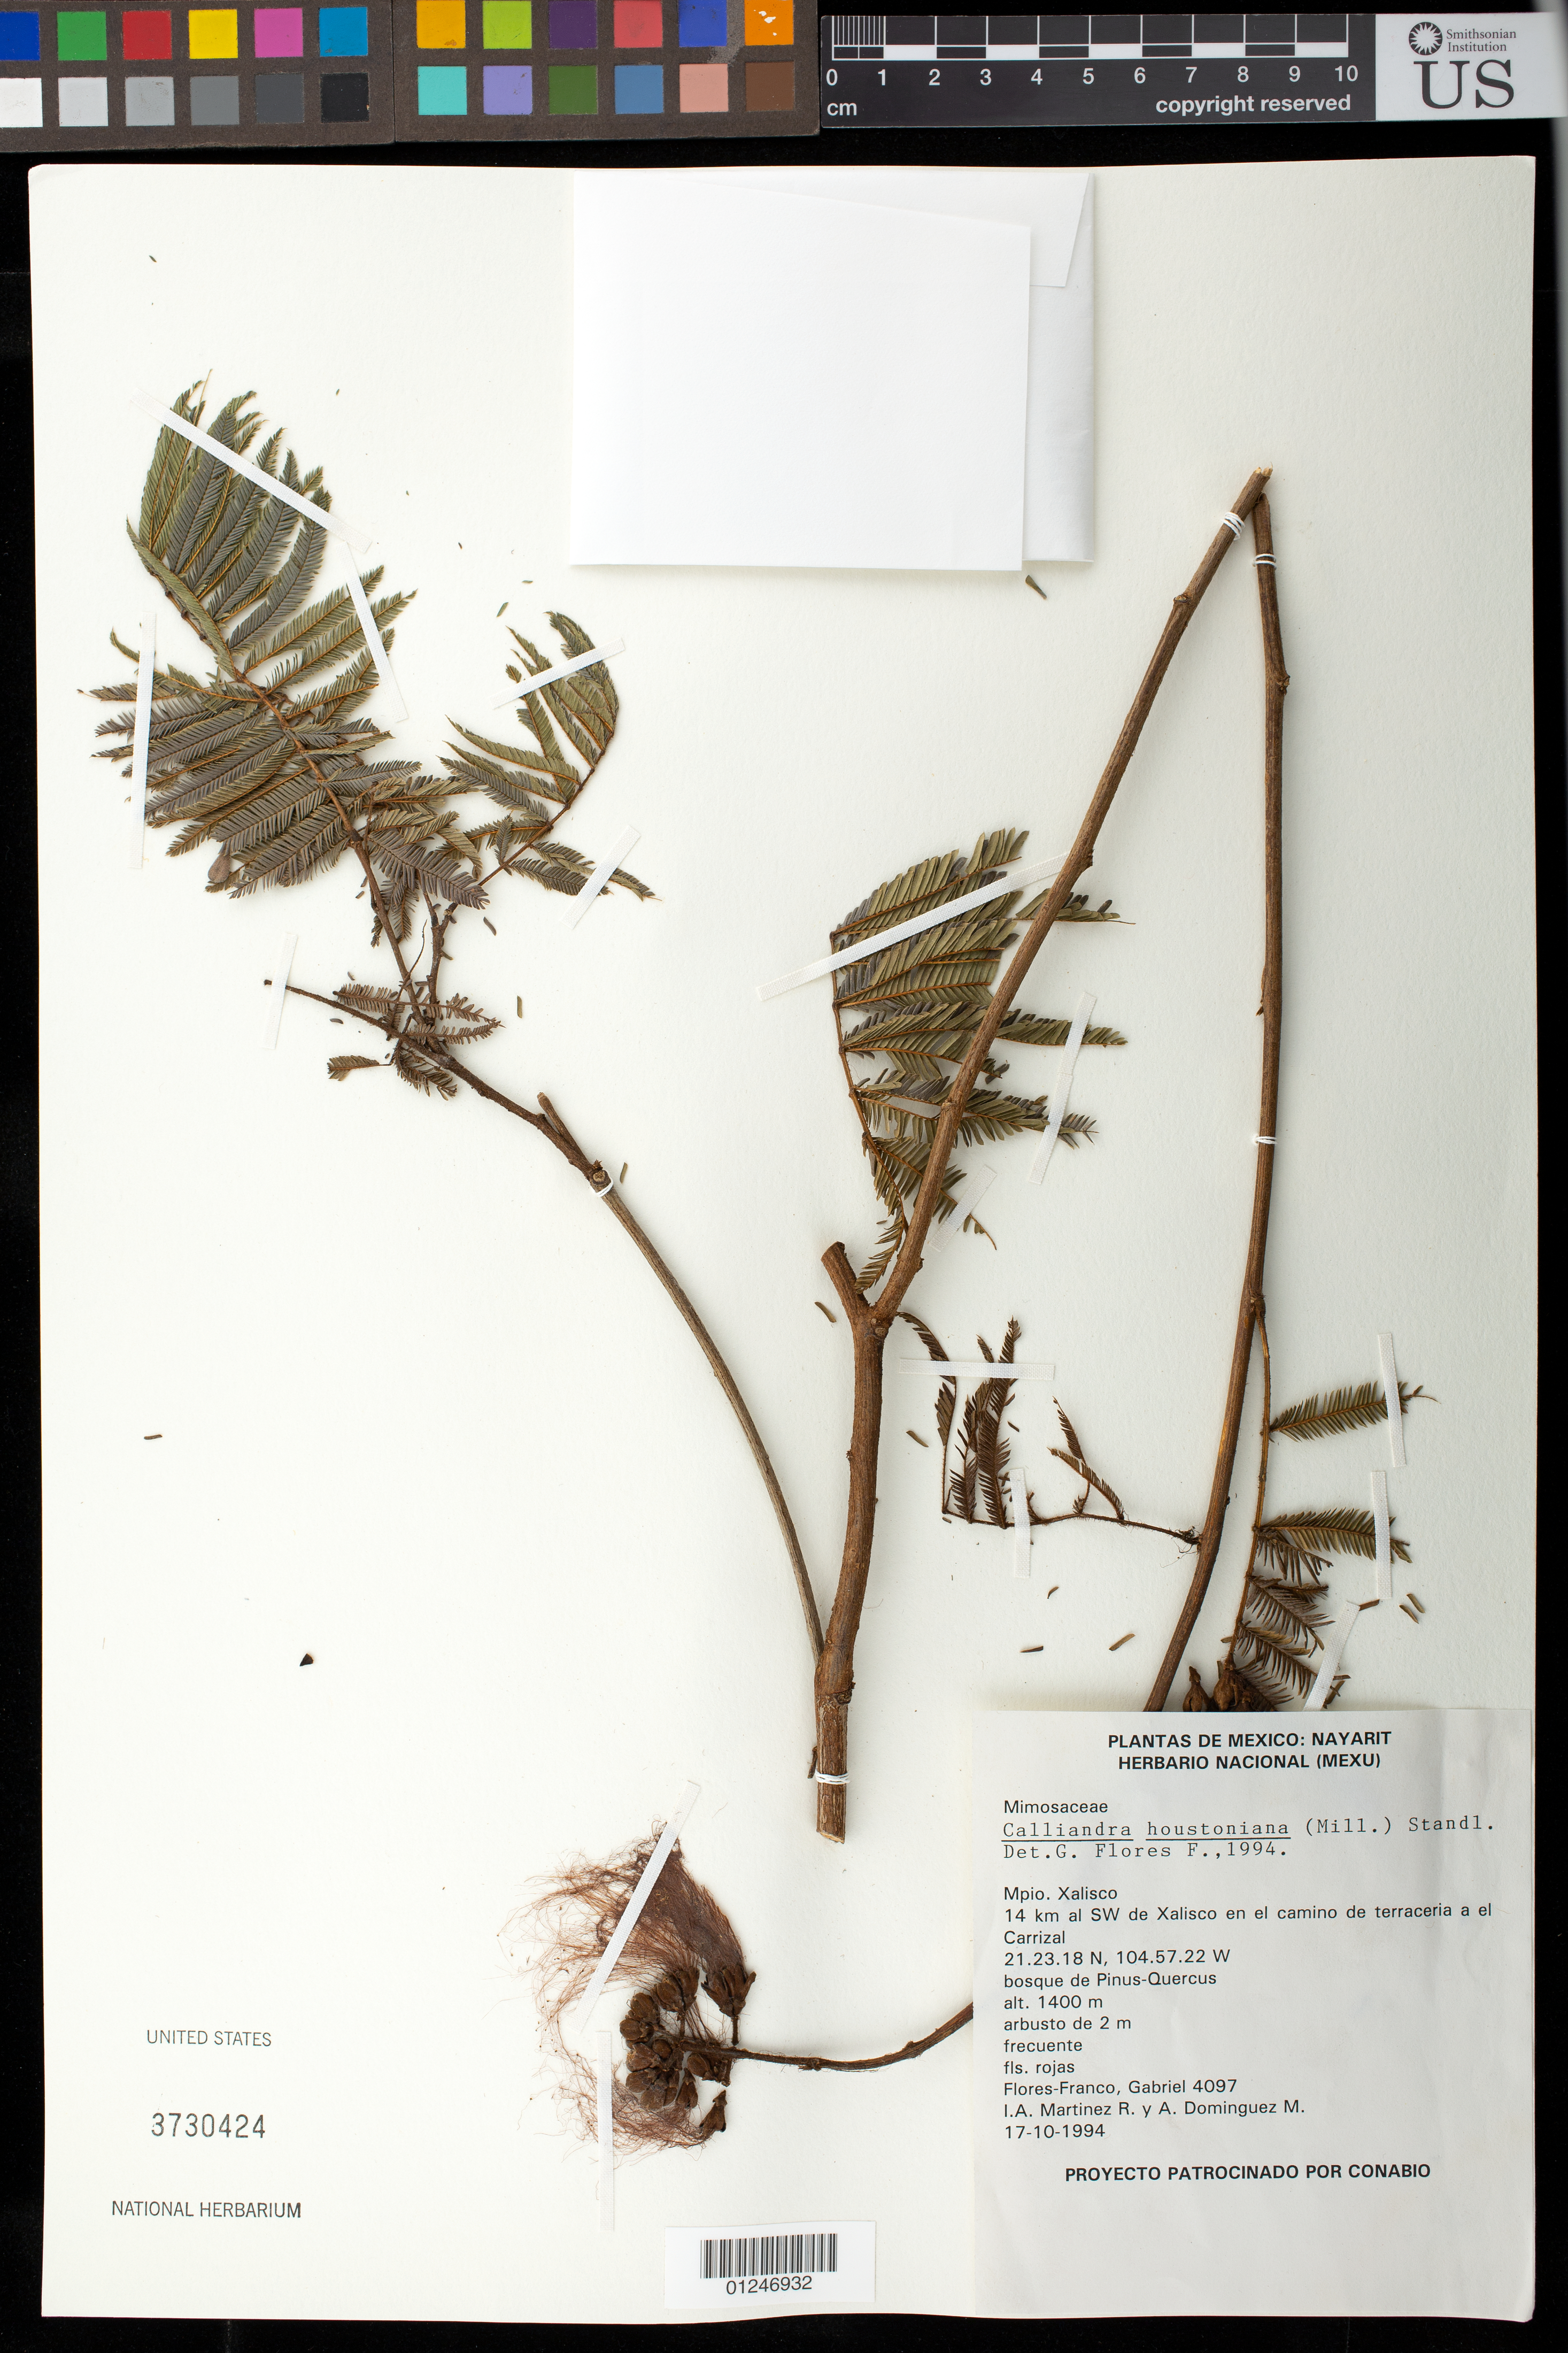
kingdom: Plantae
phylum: Tracheophyta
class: Magnoliopsida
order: Fabales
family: Fabaceae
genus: Calliandra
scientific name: Calliandra houstoniana var. houstoniana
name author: (Mill.) Standl.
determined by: Strong, Mark T., (BOT), Smithsonian Institution - National Museum of Natural History (UNITED STATES)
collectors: G. Flores F., I. A. Martinez R. & A. Dominguez M.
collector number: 4097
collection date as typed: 17 Oct 1994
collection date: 1994-10-17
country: Mexico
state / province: Jalisco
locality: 14 km al SW de Xalisco en el camino de terraceria a El Carrizal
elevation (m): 1400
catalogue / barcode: US 3730424